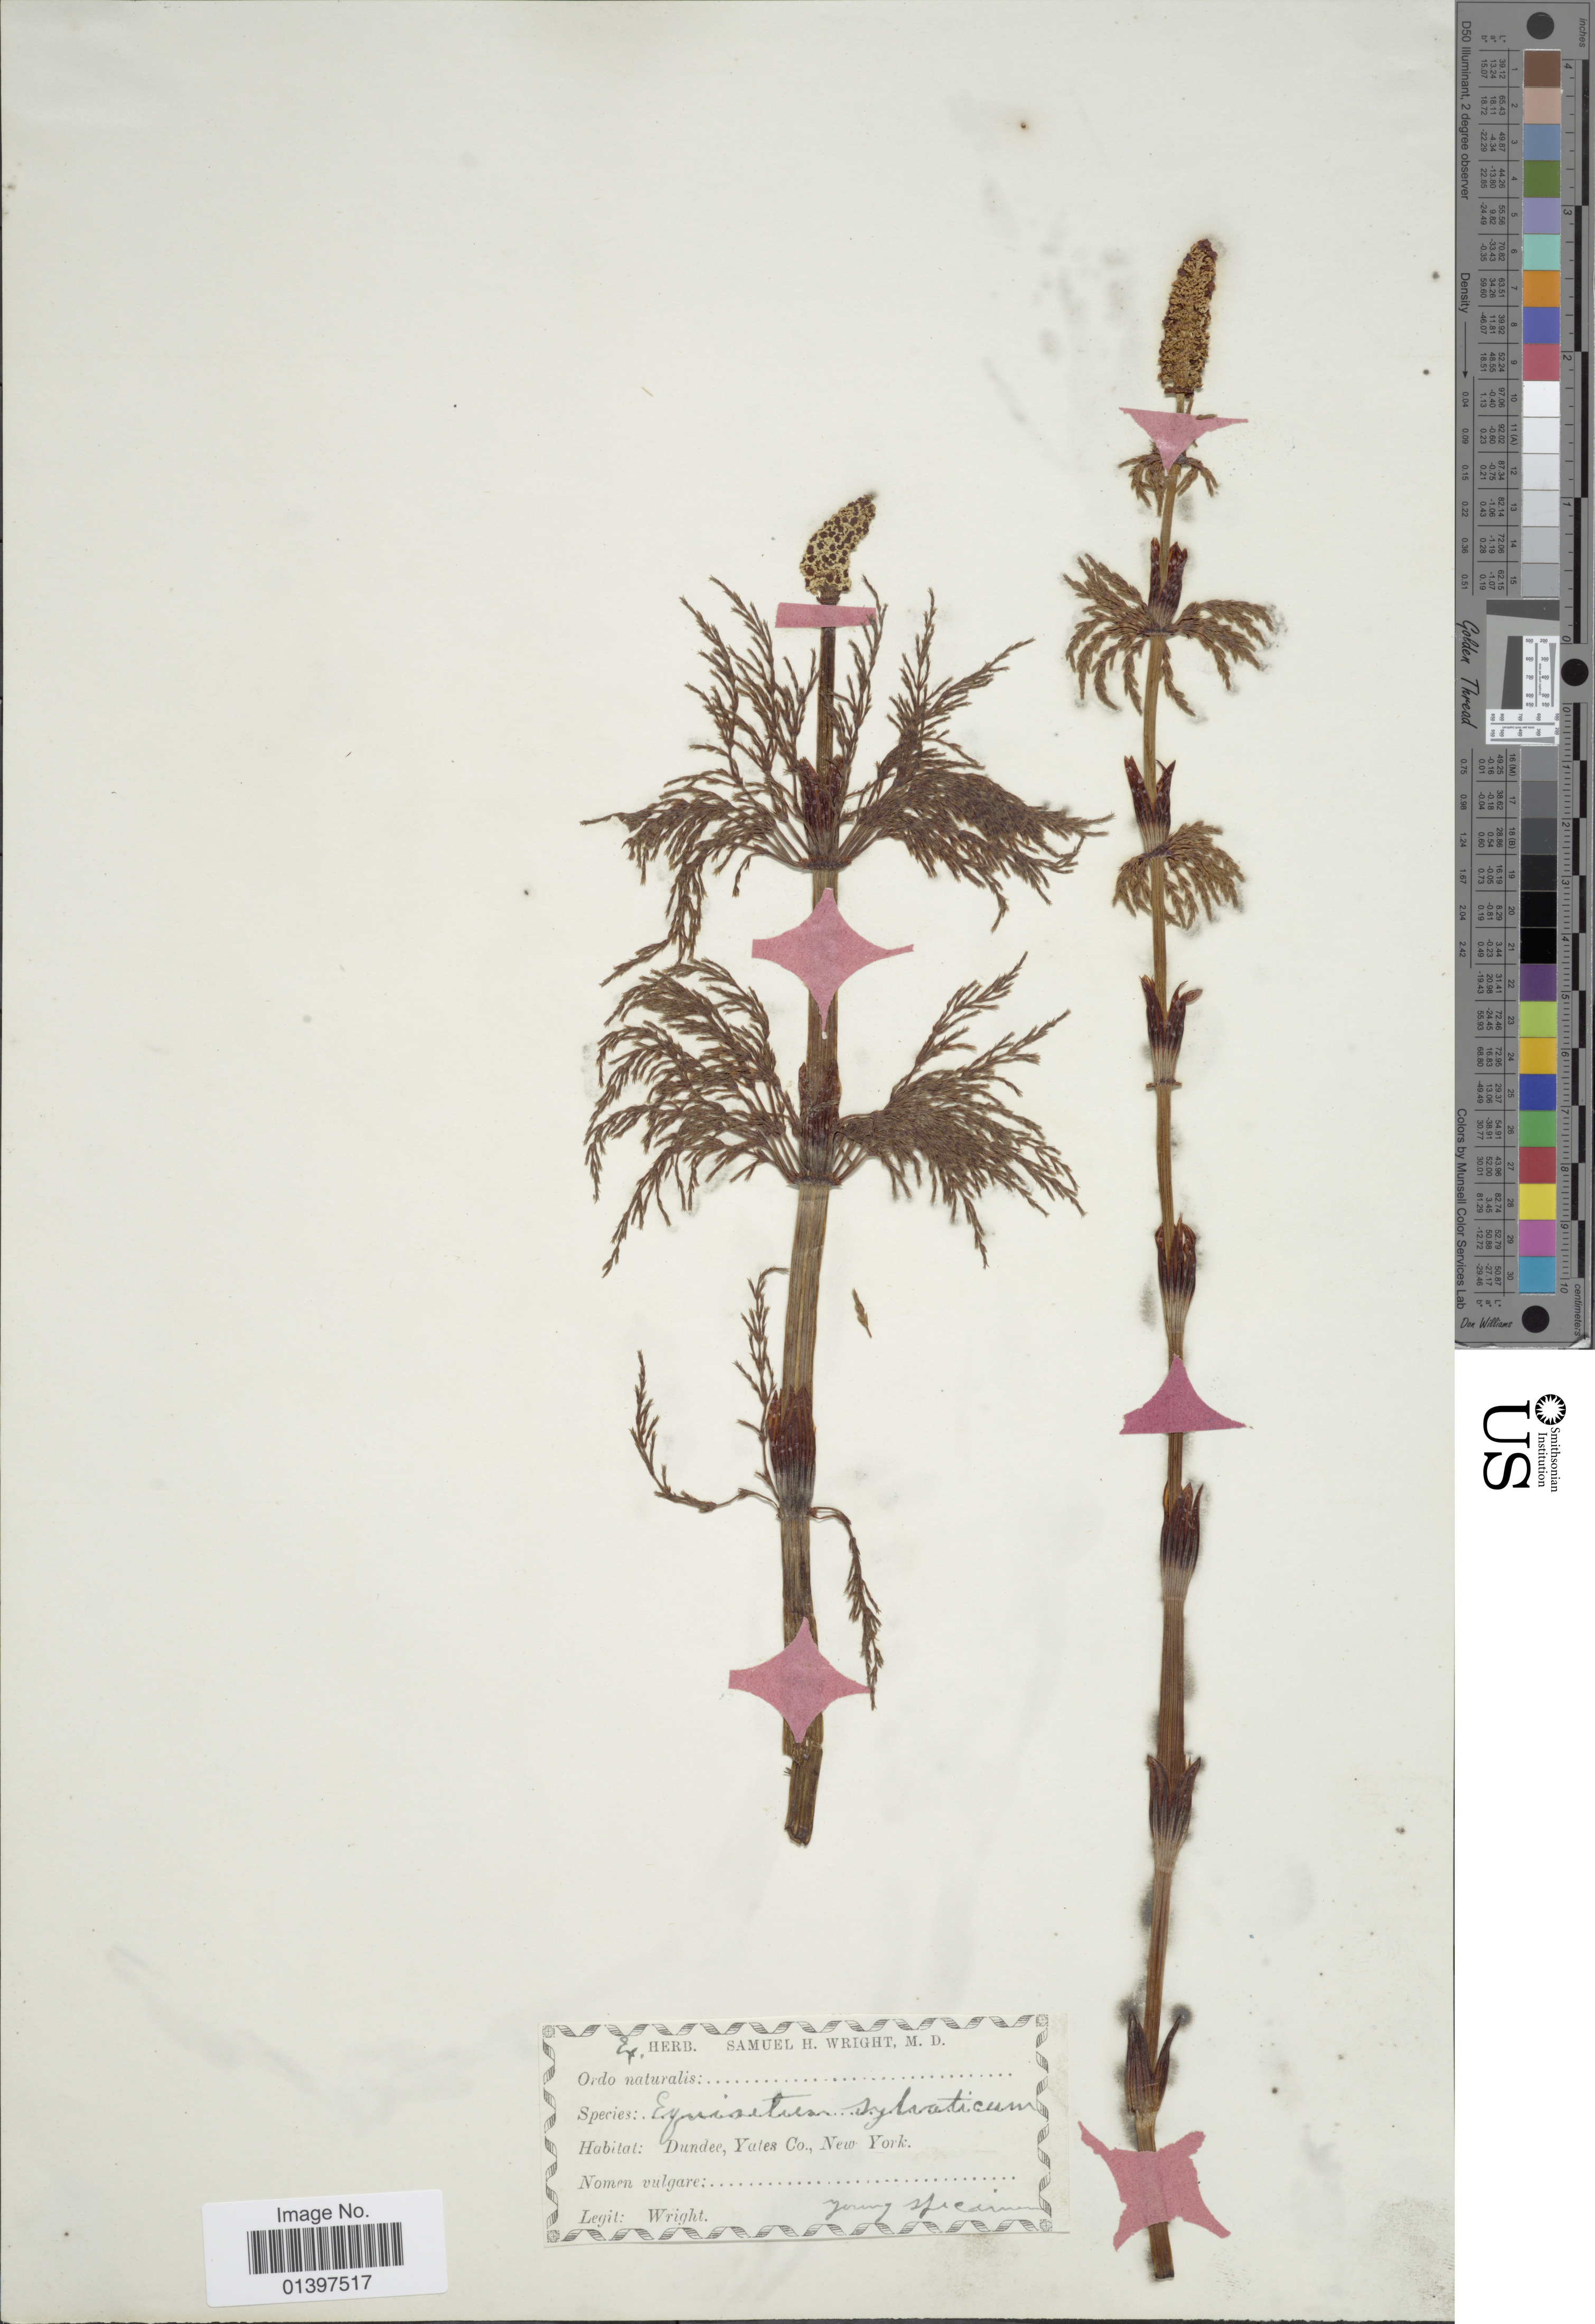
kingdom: Plantae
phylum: Tracheophyta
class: Polypodiopsida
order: Equisetales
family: Equisetaceae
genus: Equisetum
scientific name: Equisetum sylvaticum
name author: L.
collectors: Wright, --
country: United States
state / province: New York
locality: Dundee, Yates Co.